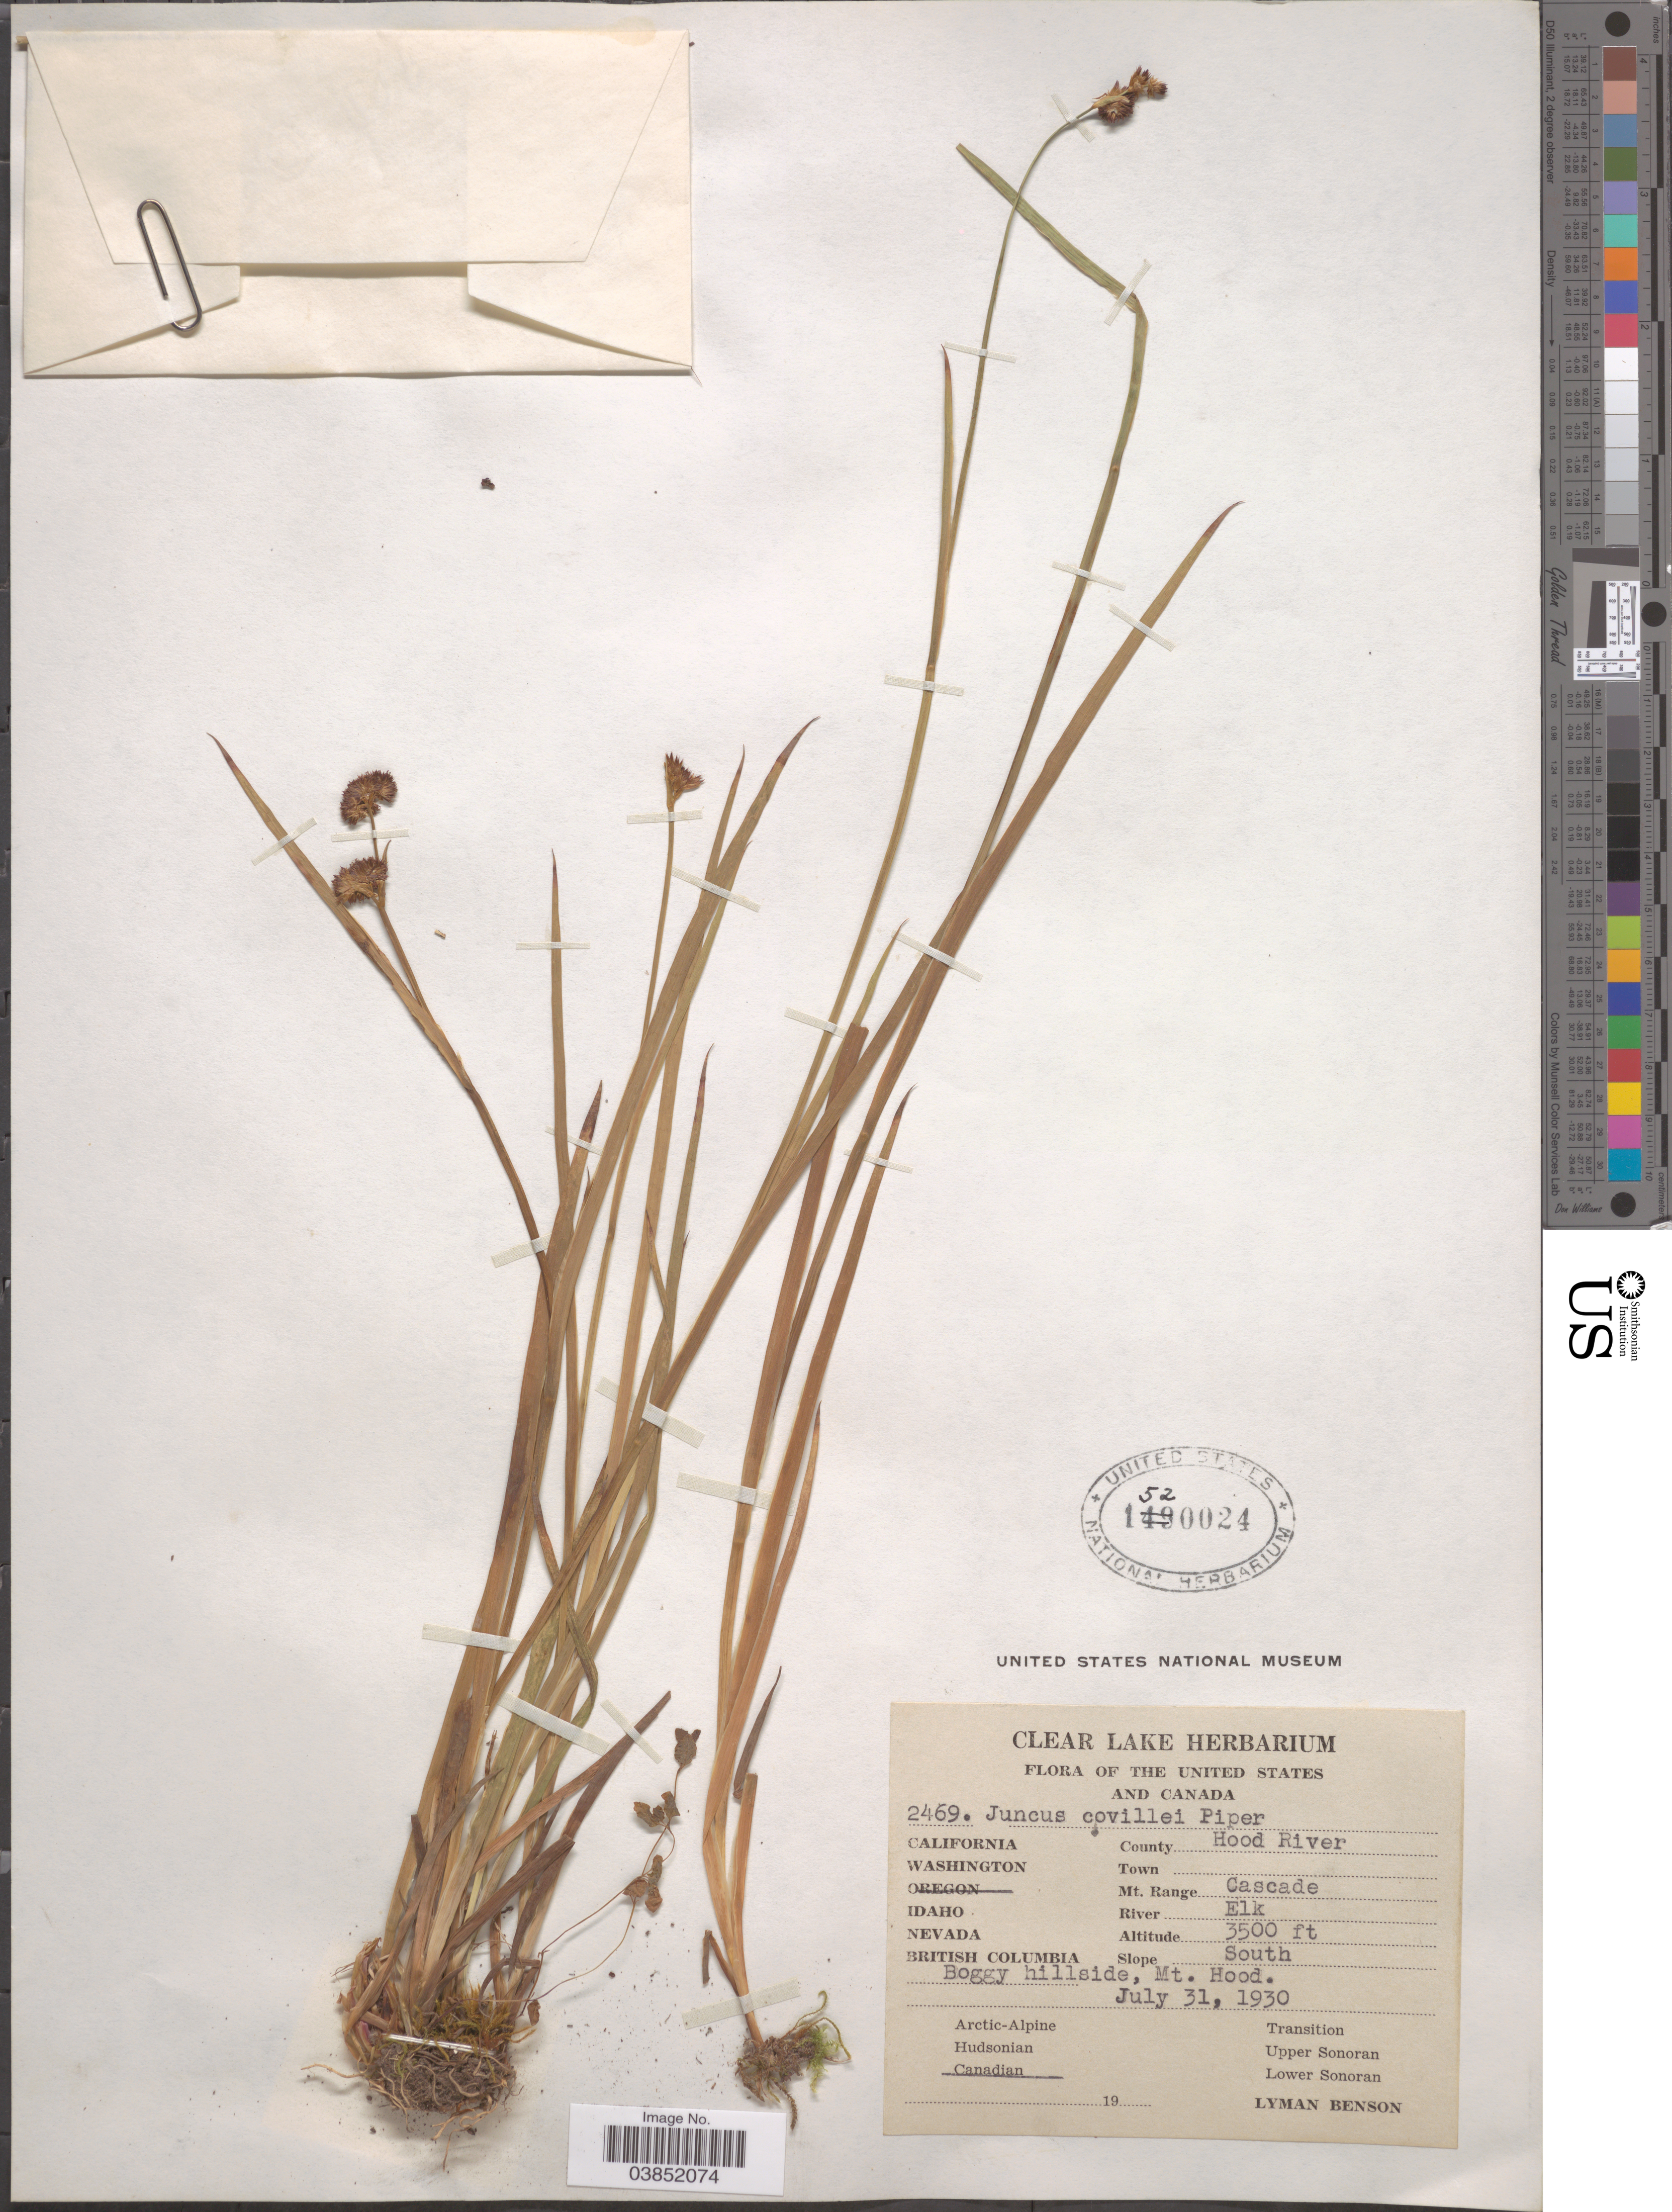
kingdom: Plantae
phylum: Tracheophyta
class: Liliopsida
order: Poales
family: Juncaceae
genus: Juncus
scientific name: Juncus covillei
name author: Piper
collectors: L. D. Benson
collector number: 2469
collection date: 1930-07-31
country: United States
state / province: Oregon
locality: Mt. Range Cascade. River Elk. Boggy hillside, Mt. Hood. Canadian [unsure placement].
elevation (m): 1067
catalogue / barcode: US 1520024